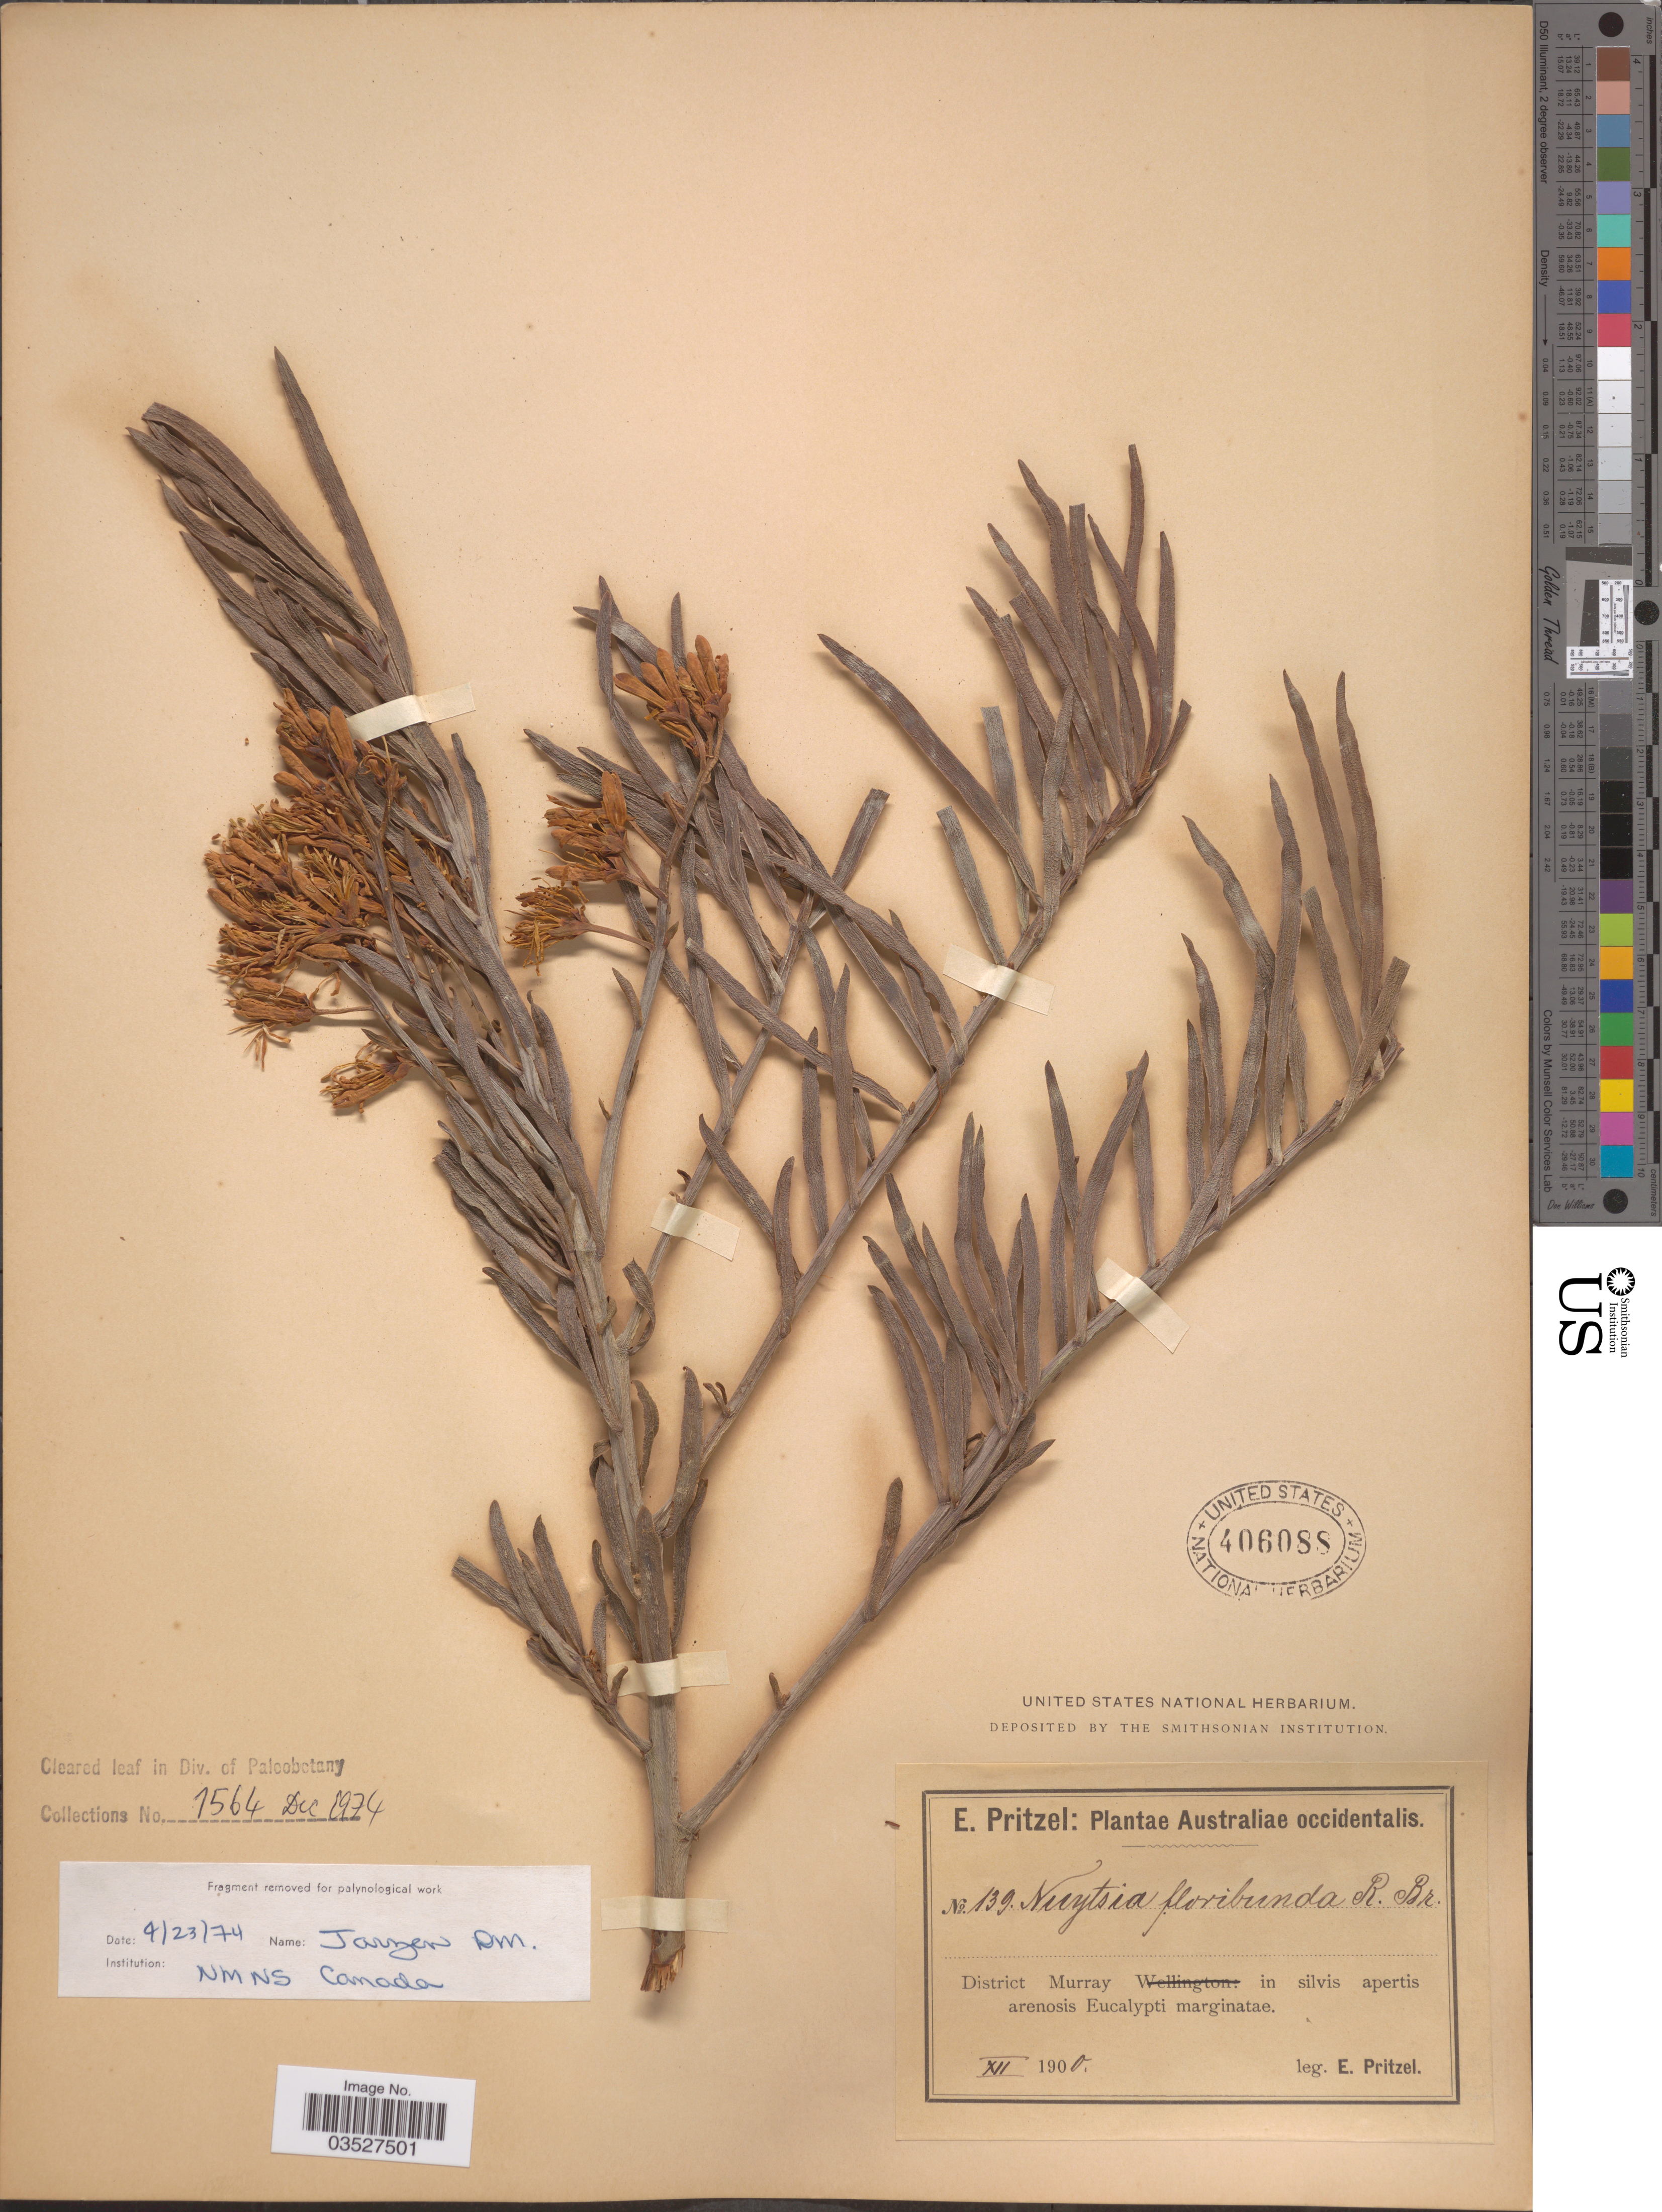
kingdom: Plantae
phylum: Tracheophyta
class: Magnoliopsida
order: Santalales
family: Loranthaceae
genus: Nuytsia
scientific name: Nuytsia floribunda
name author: (Labill.) R. Br. ex G. Don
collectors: E. G. Pritzel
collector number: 139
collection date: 1900-12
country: Australia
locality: Australiae occidentalis. District Murray.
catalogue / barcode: US 406088